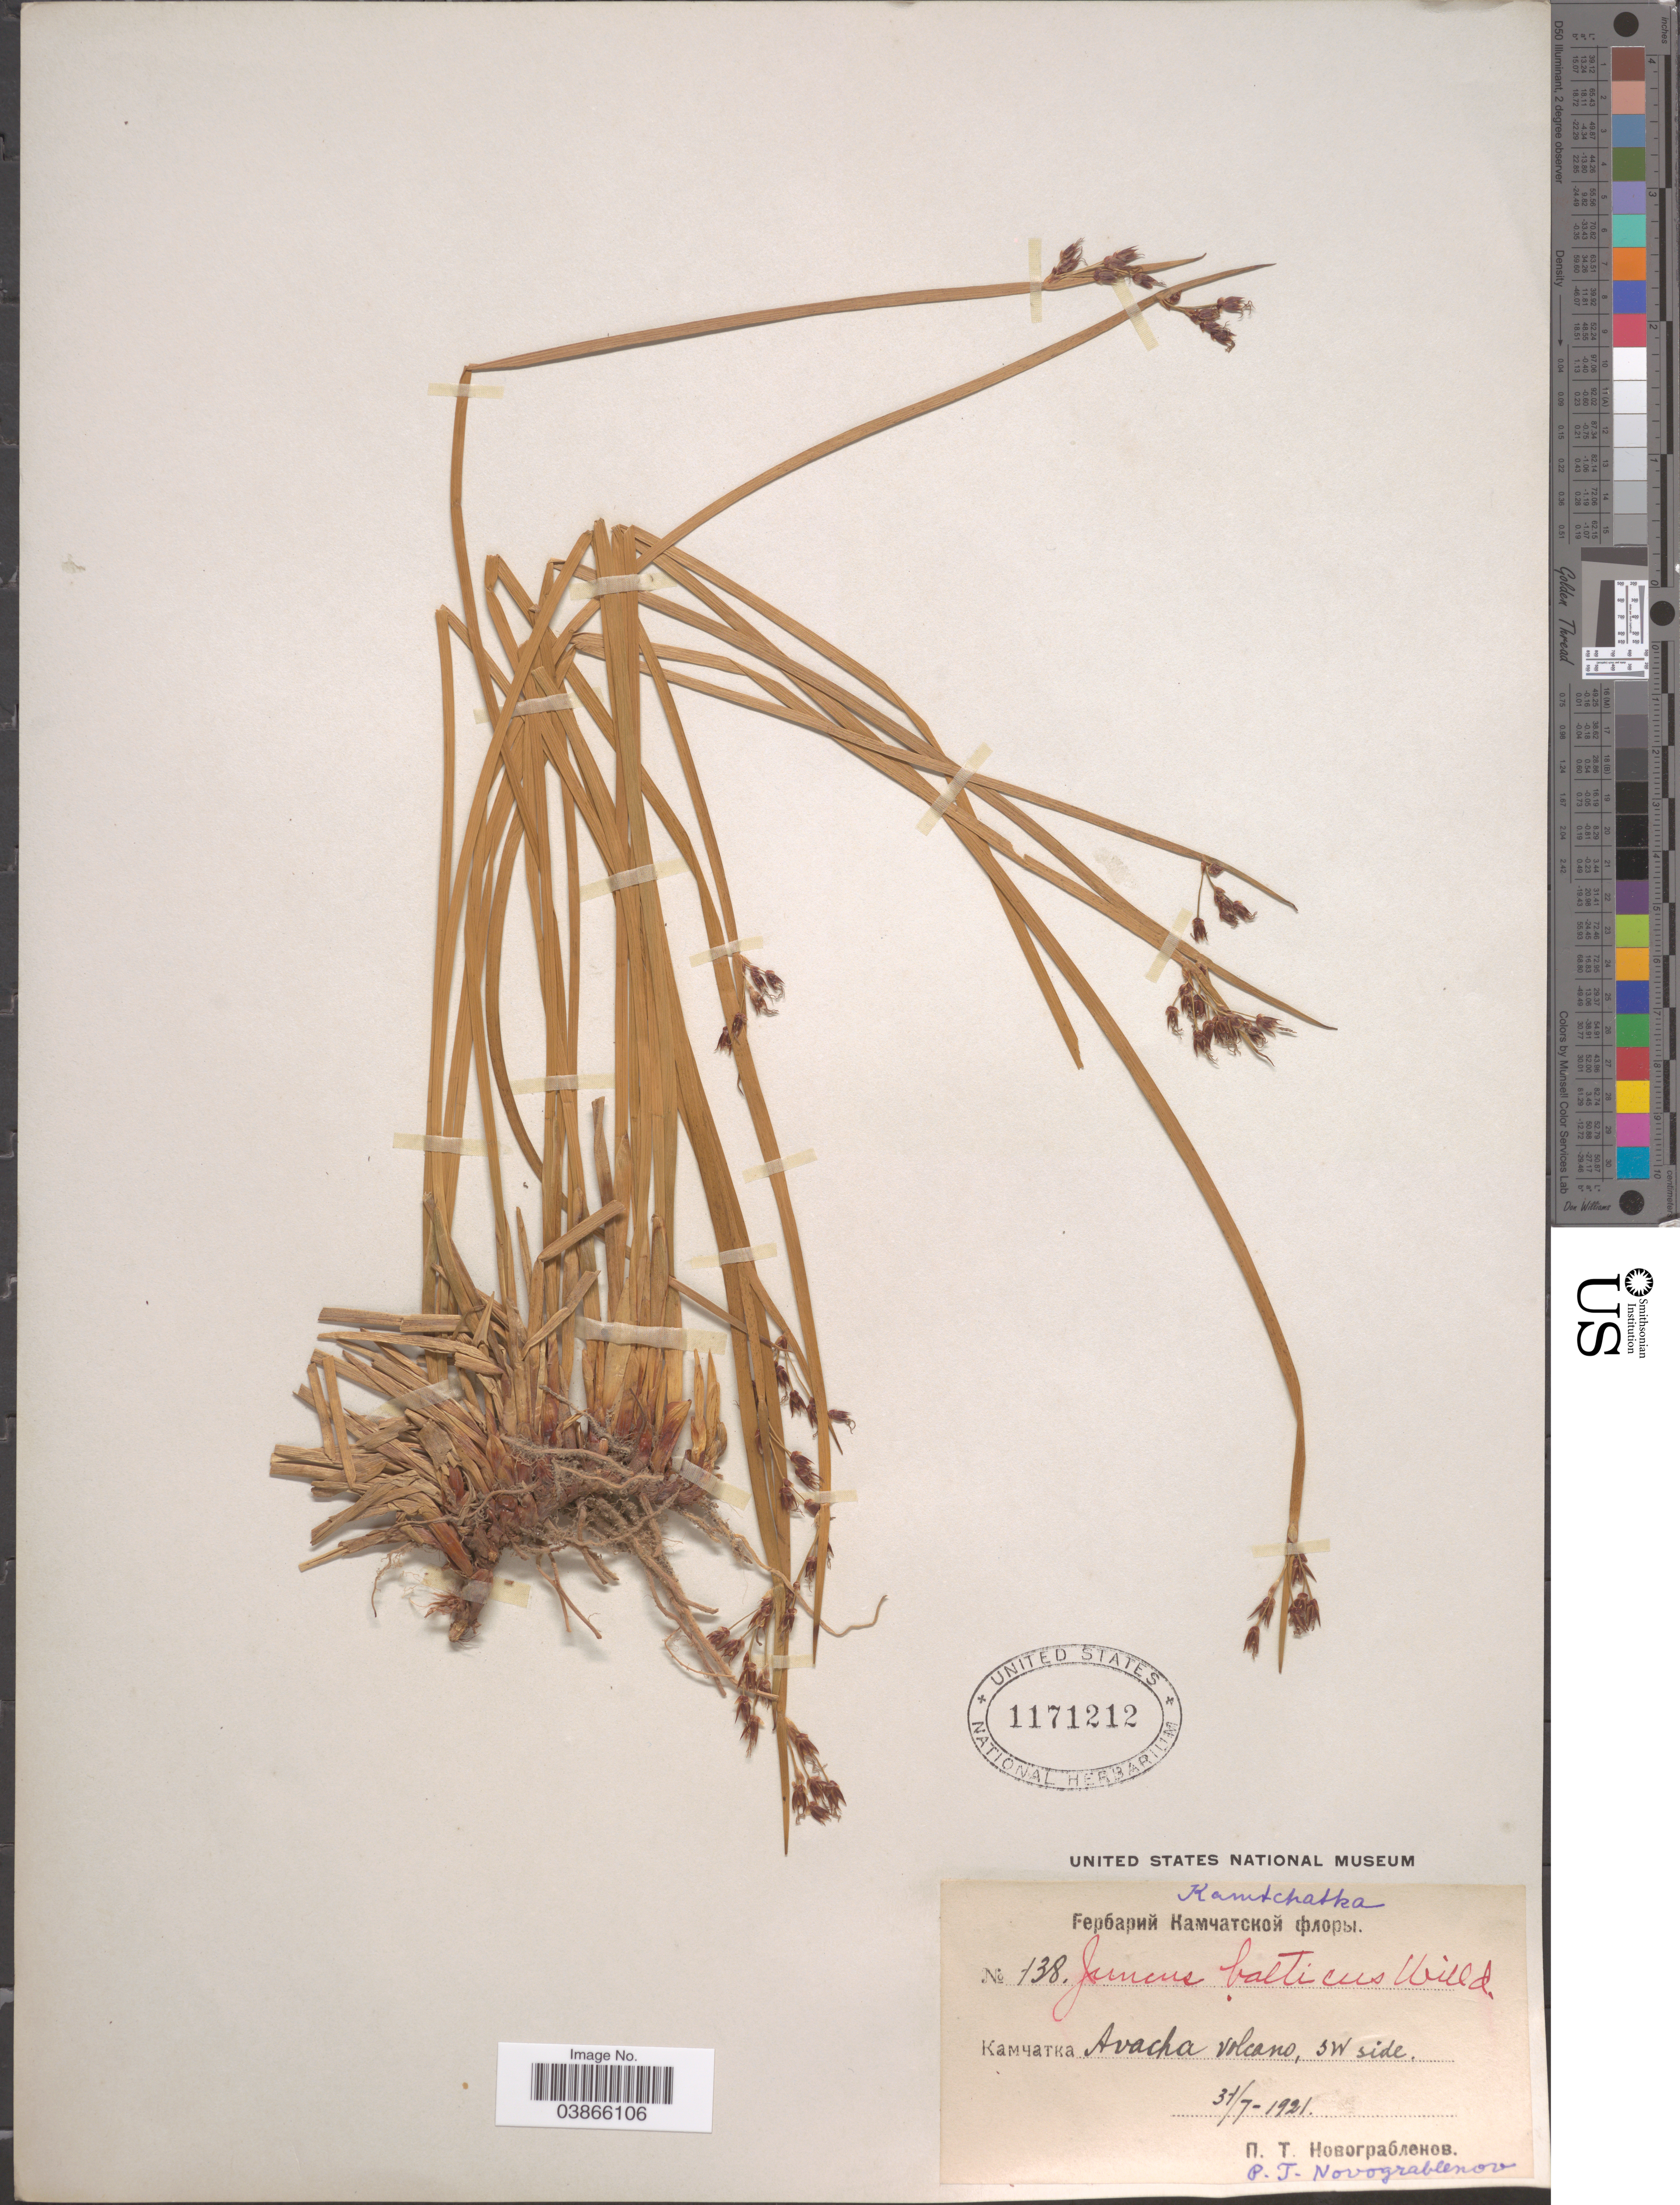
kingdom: Plantae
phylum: Tracheophyta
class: Liliopsida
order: Poales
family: Juncaceae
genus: Juncus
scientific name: Juncus balticus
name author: Willd.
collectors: P. Novograblenov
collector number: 138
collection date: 1921-07-31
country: Russian Federation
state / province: Kamchatka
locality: Kamtchatka. Avacha volcano, SW side.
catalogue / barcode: US 1171212